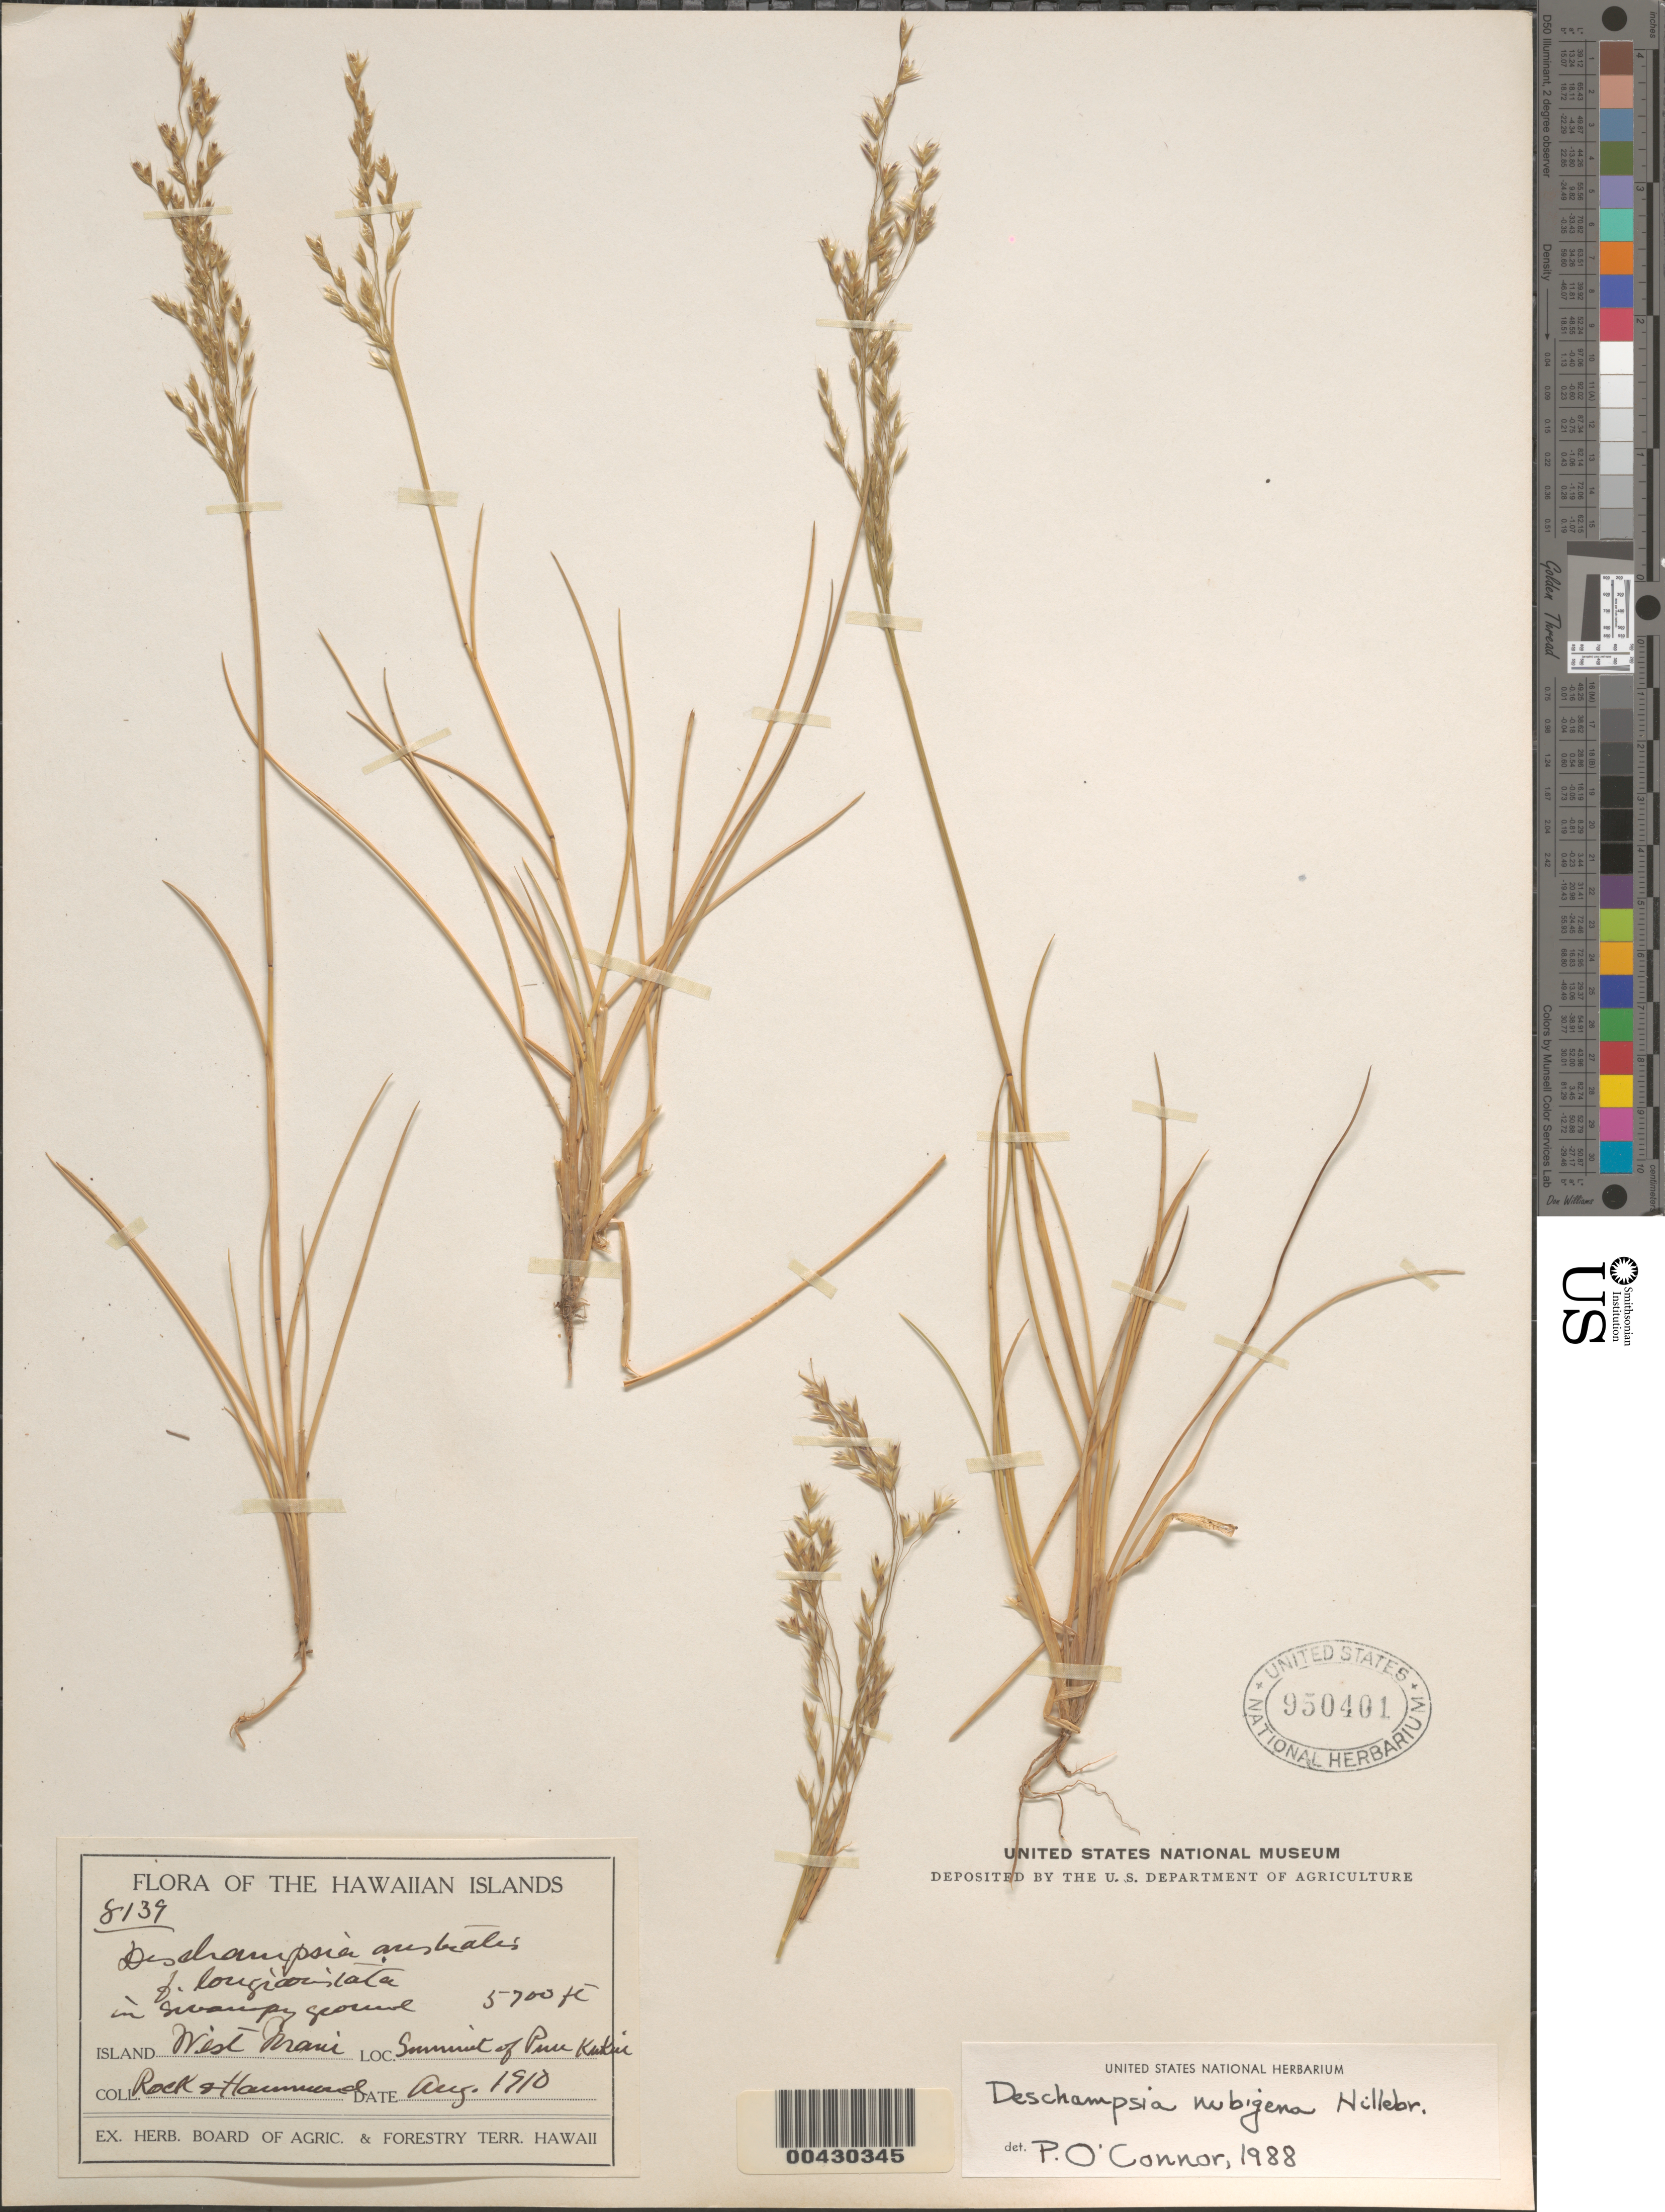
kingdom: Plantae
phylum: Tracheophyta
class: Liliopsida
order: Poales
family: Poaceae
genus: Deschampsia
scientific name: Deschampsia nubigena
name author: Hillebr.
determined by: O'Connor, P.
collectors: J. F. Rock & Hammond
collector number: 8139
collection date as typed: Aug 1910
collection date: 1910-08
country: United States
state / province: Hawaii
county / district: Maui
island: Maui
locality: Summit of Puu Kukui; W Maui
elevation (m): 1737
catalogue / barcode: US 950401